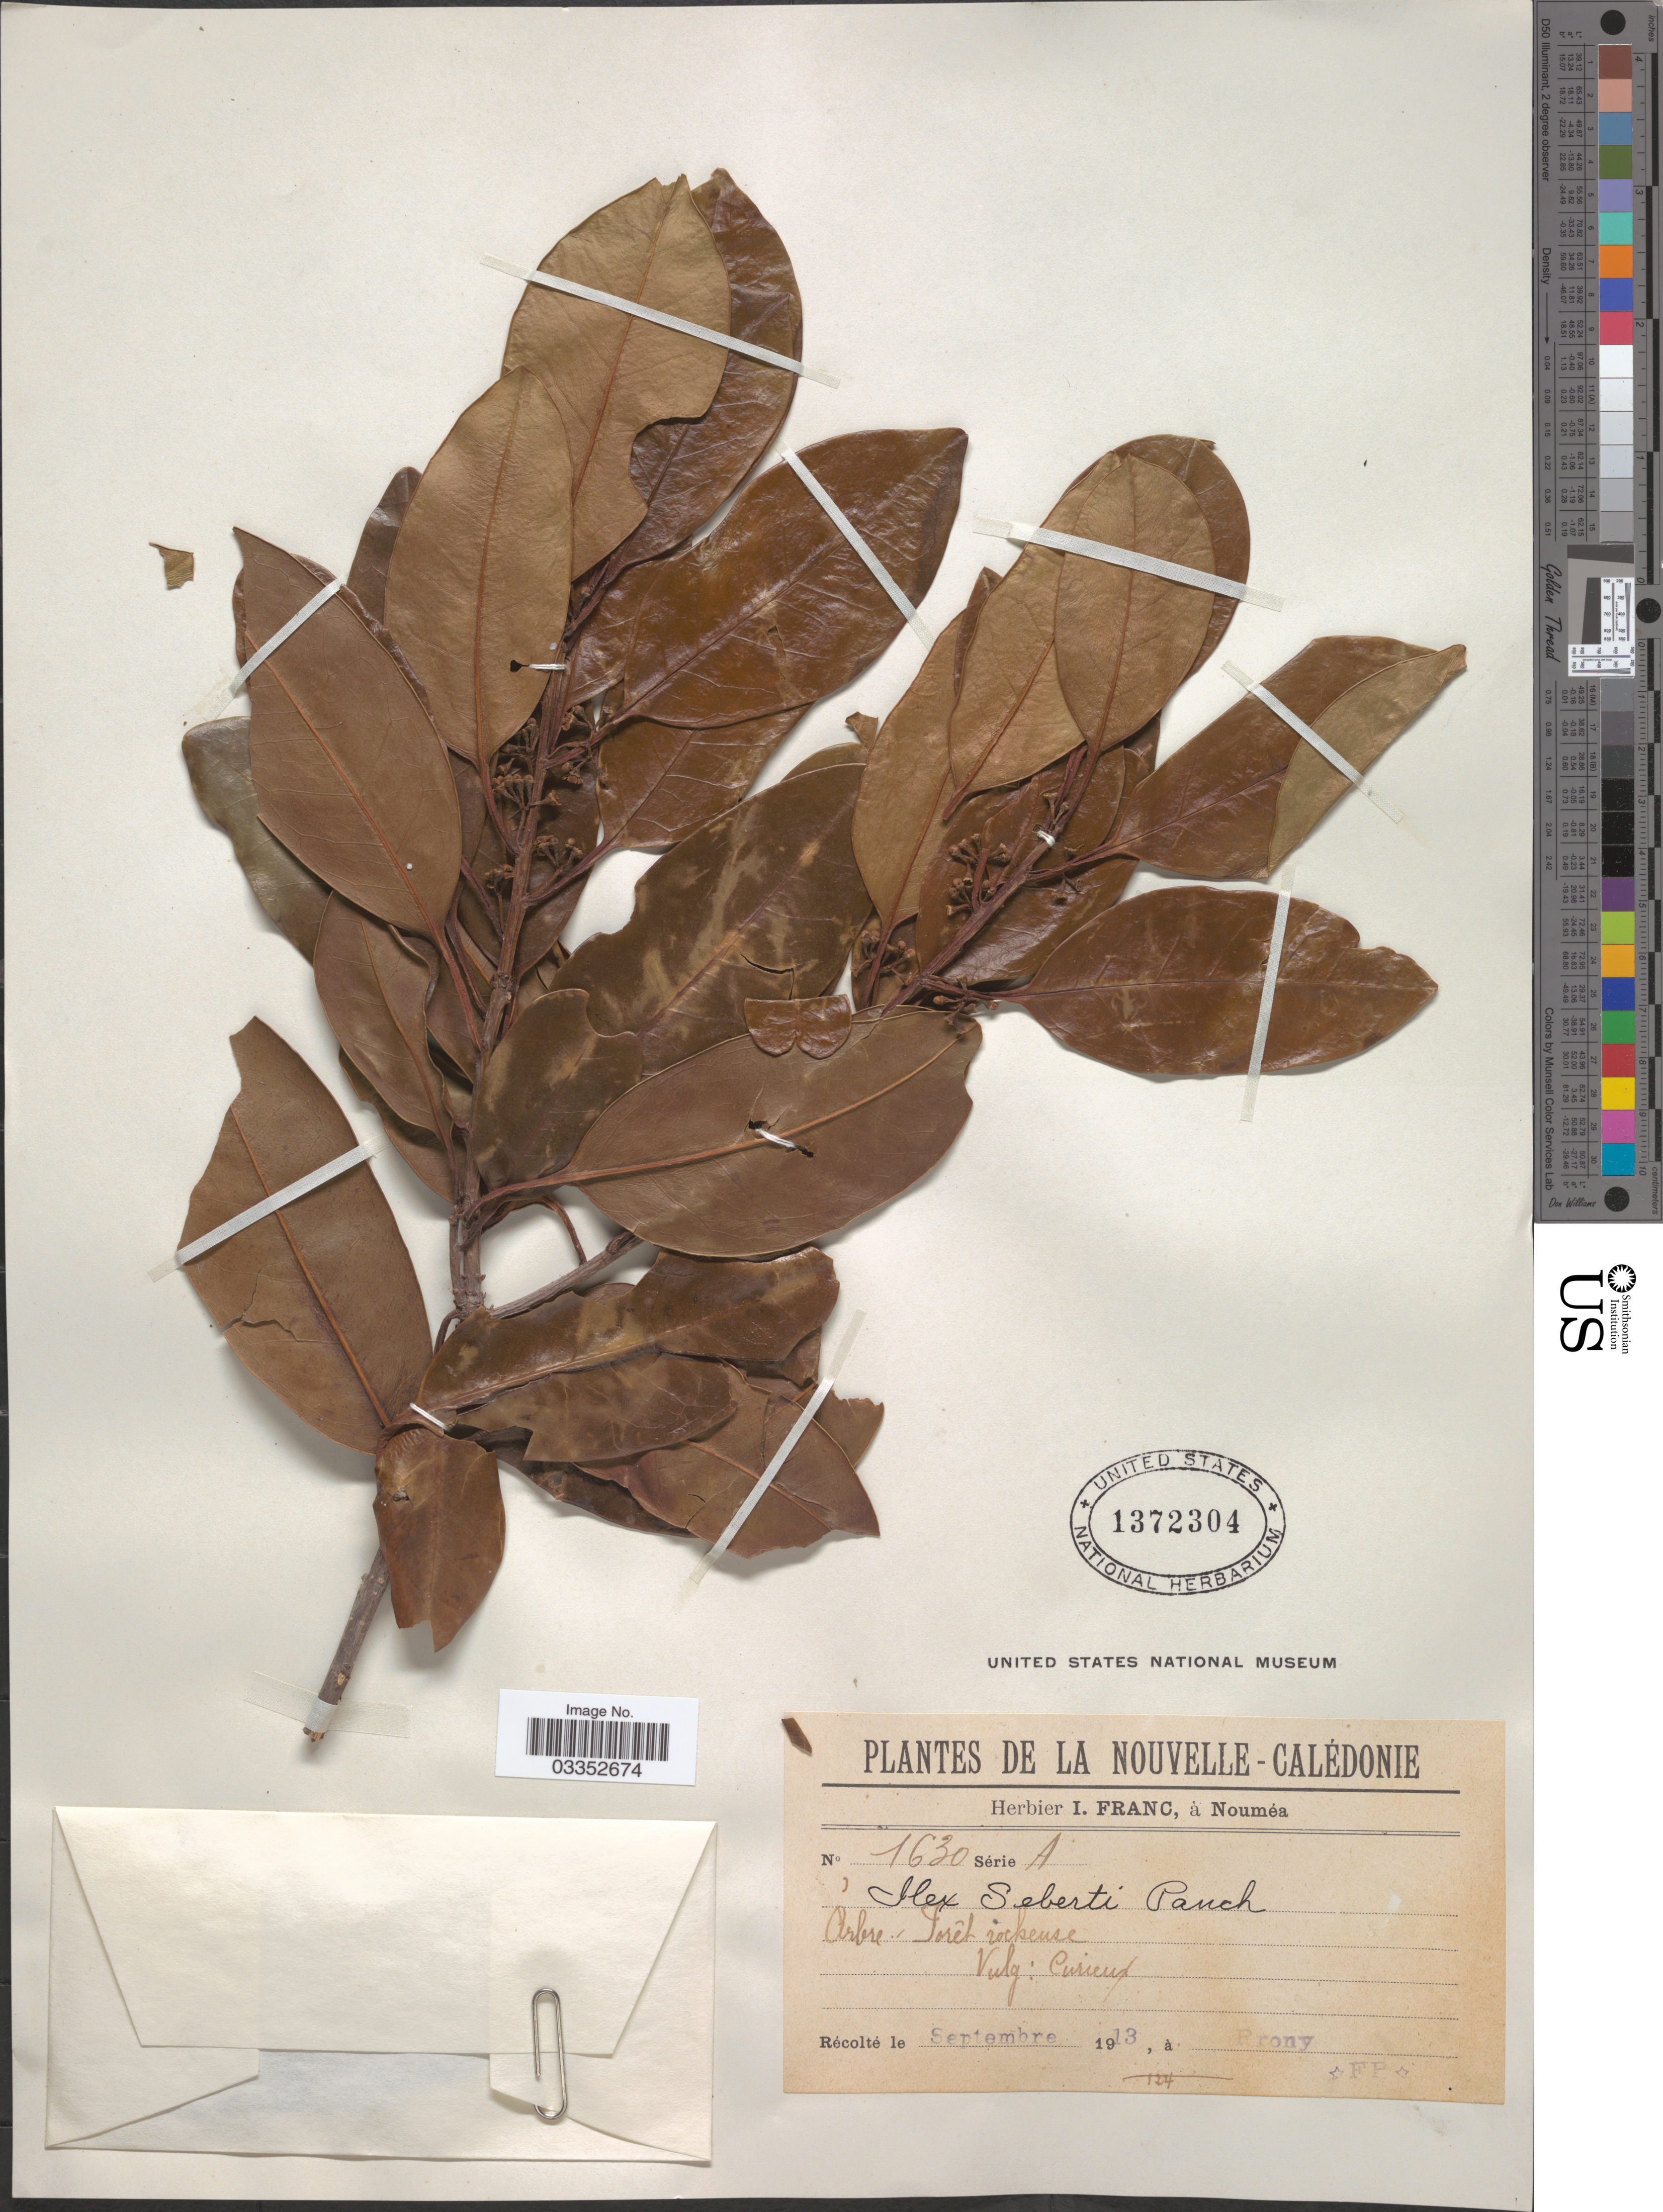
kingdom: Plantae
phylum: Tracheophyta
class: Magnoliopsida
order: Aquifoliales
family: Aquifoliaceae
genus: Ilex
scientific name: Ilex sebertii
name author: Pancher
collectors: ex herb. I. Franc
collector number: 1630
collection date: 1913-09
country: New Caledonia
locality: Prony.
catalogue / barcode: US 1372304